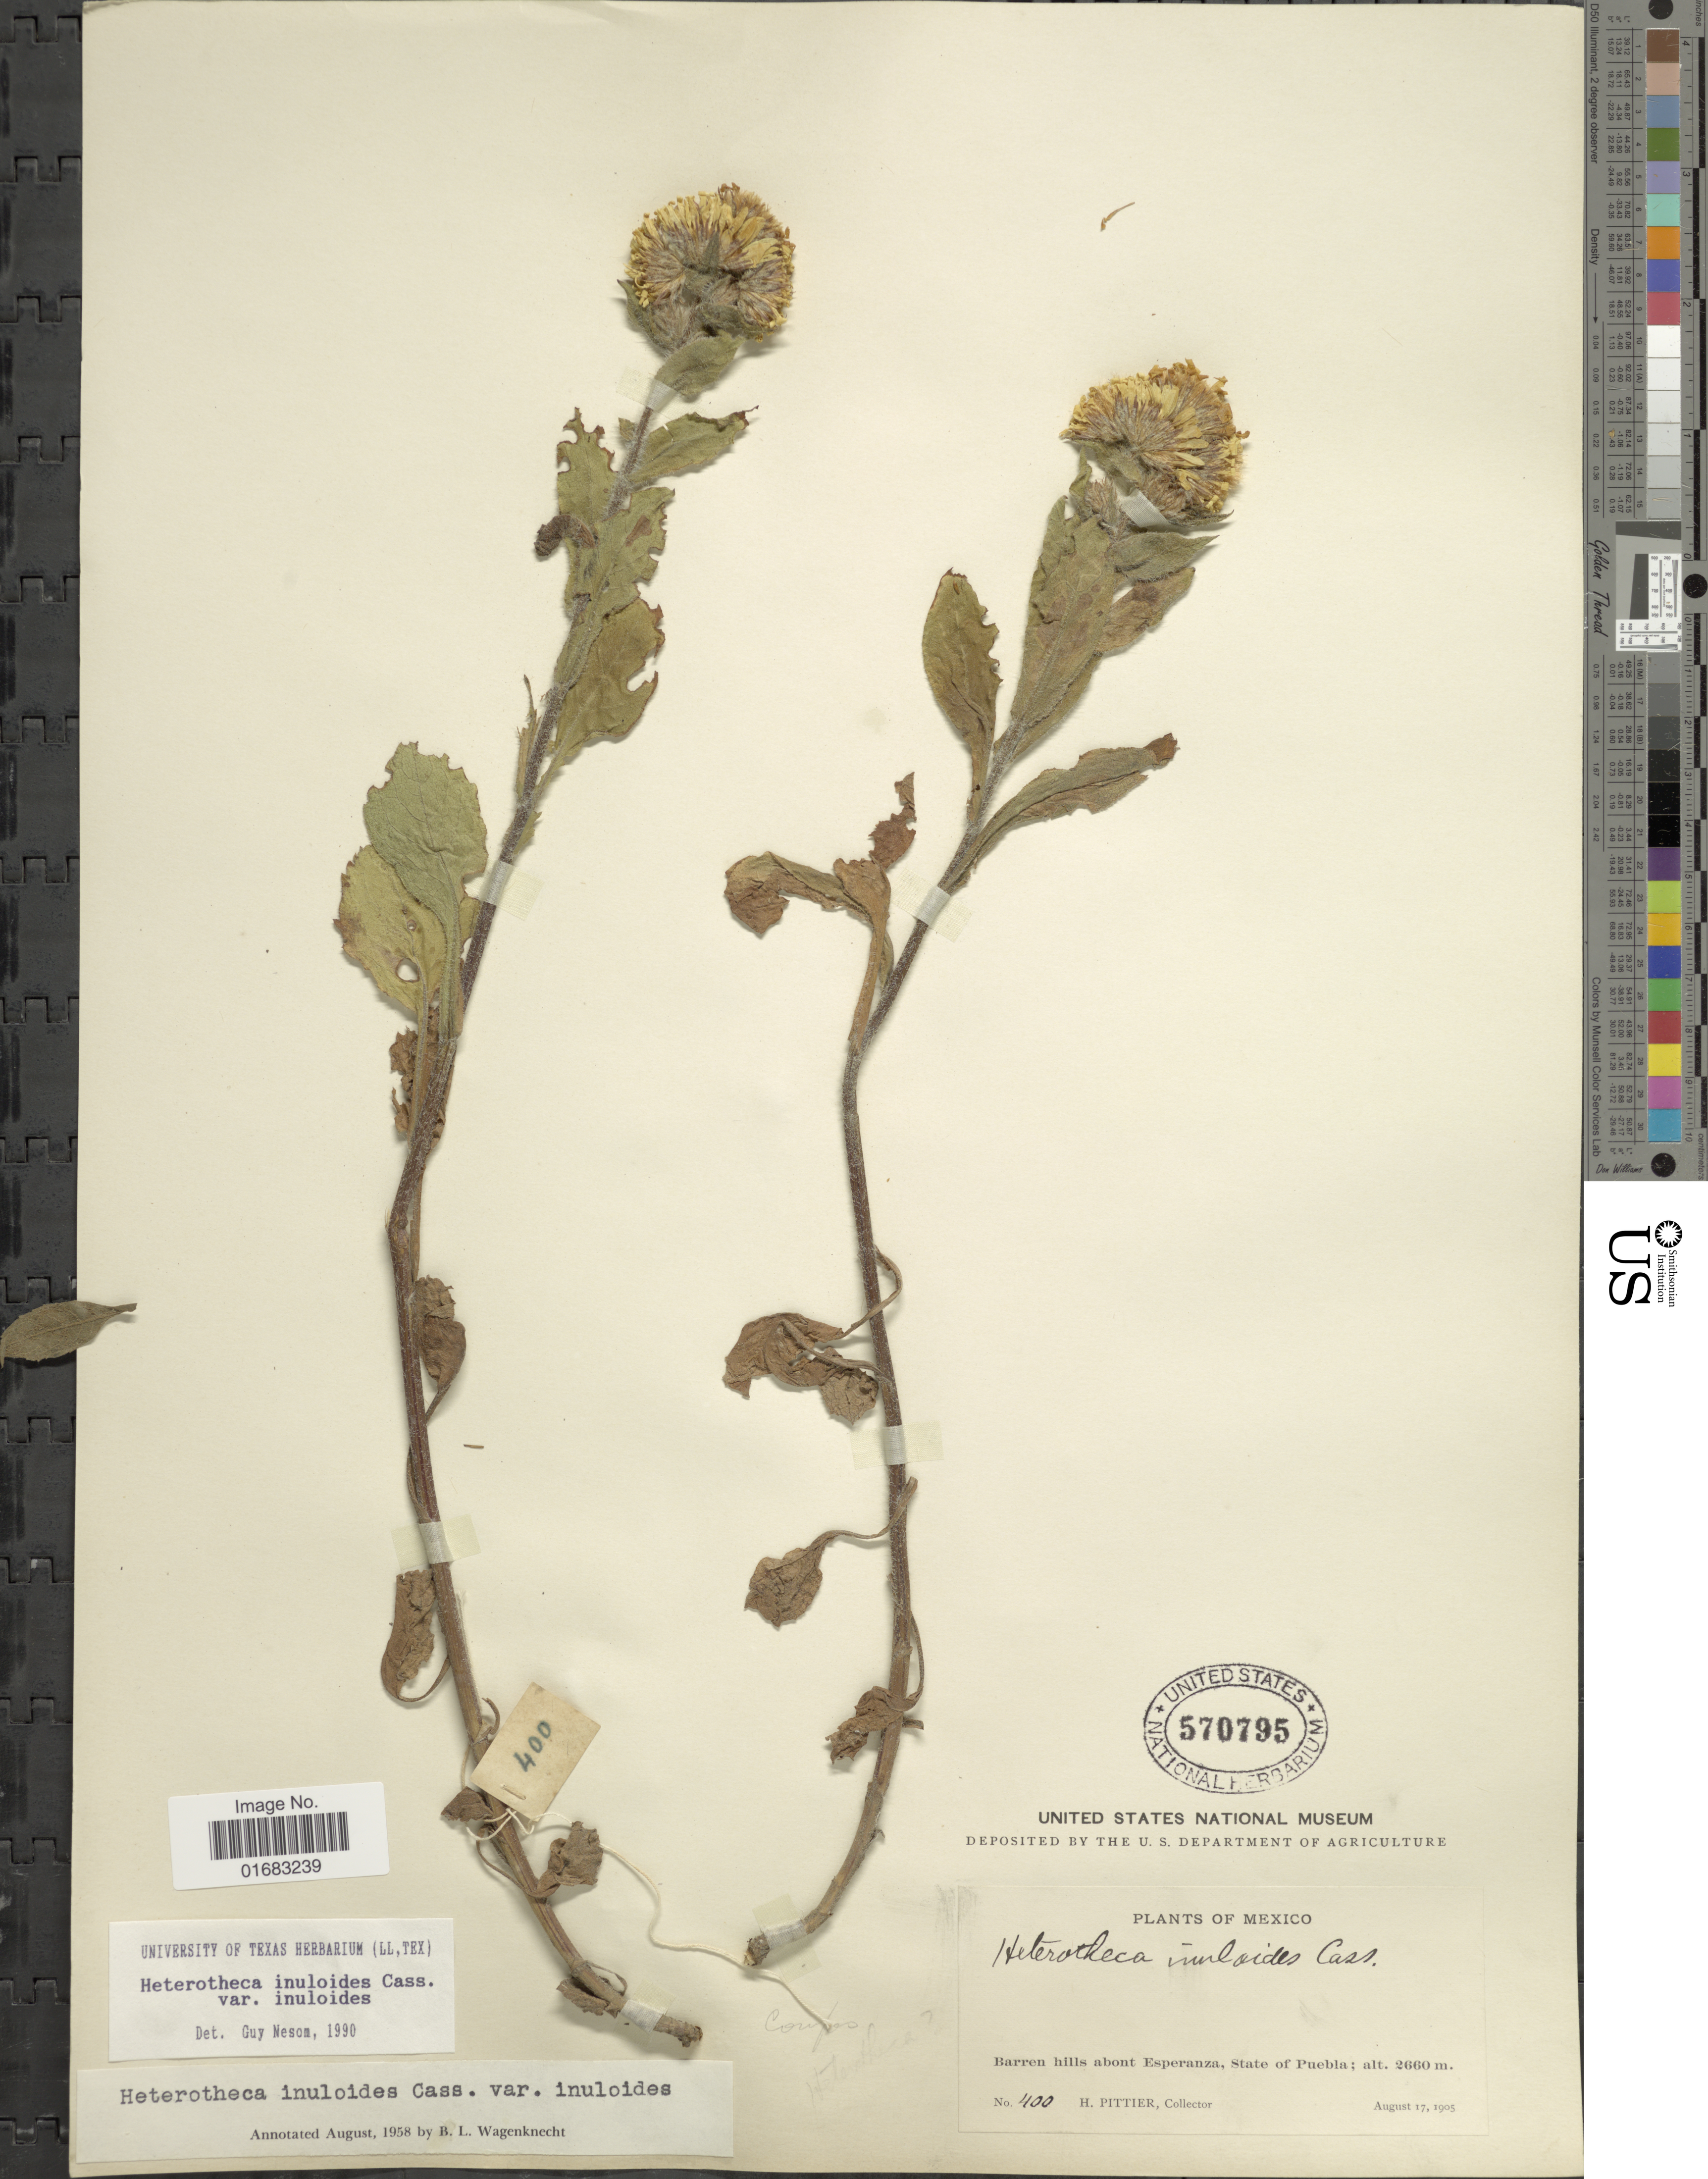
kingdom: Plantae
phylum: Tracheophyta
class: Magnoliopsida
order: Asterales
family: Asteraceae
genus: Heterotheca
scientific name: Heterotheca inuloides var. inuloides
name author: Cass.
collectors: H. F. Pittier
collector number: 400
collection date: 1905-08-17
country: Mexico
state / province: Puebla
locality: Barren hills abont Esperanza, State of Puebla, Mexico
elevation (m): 2660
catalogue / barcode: US 570795